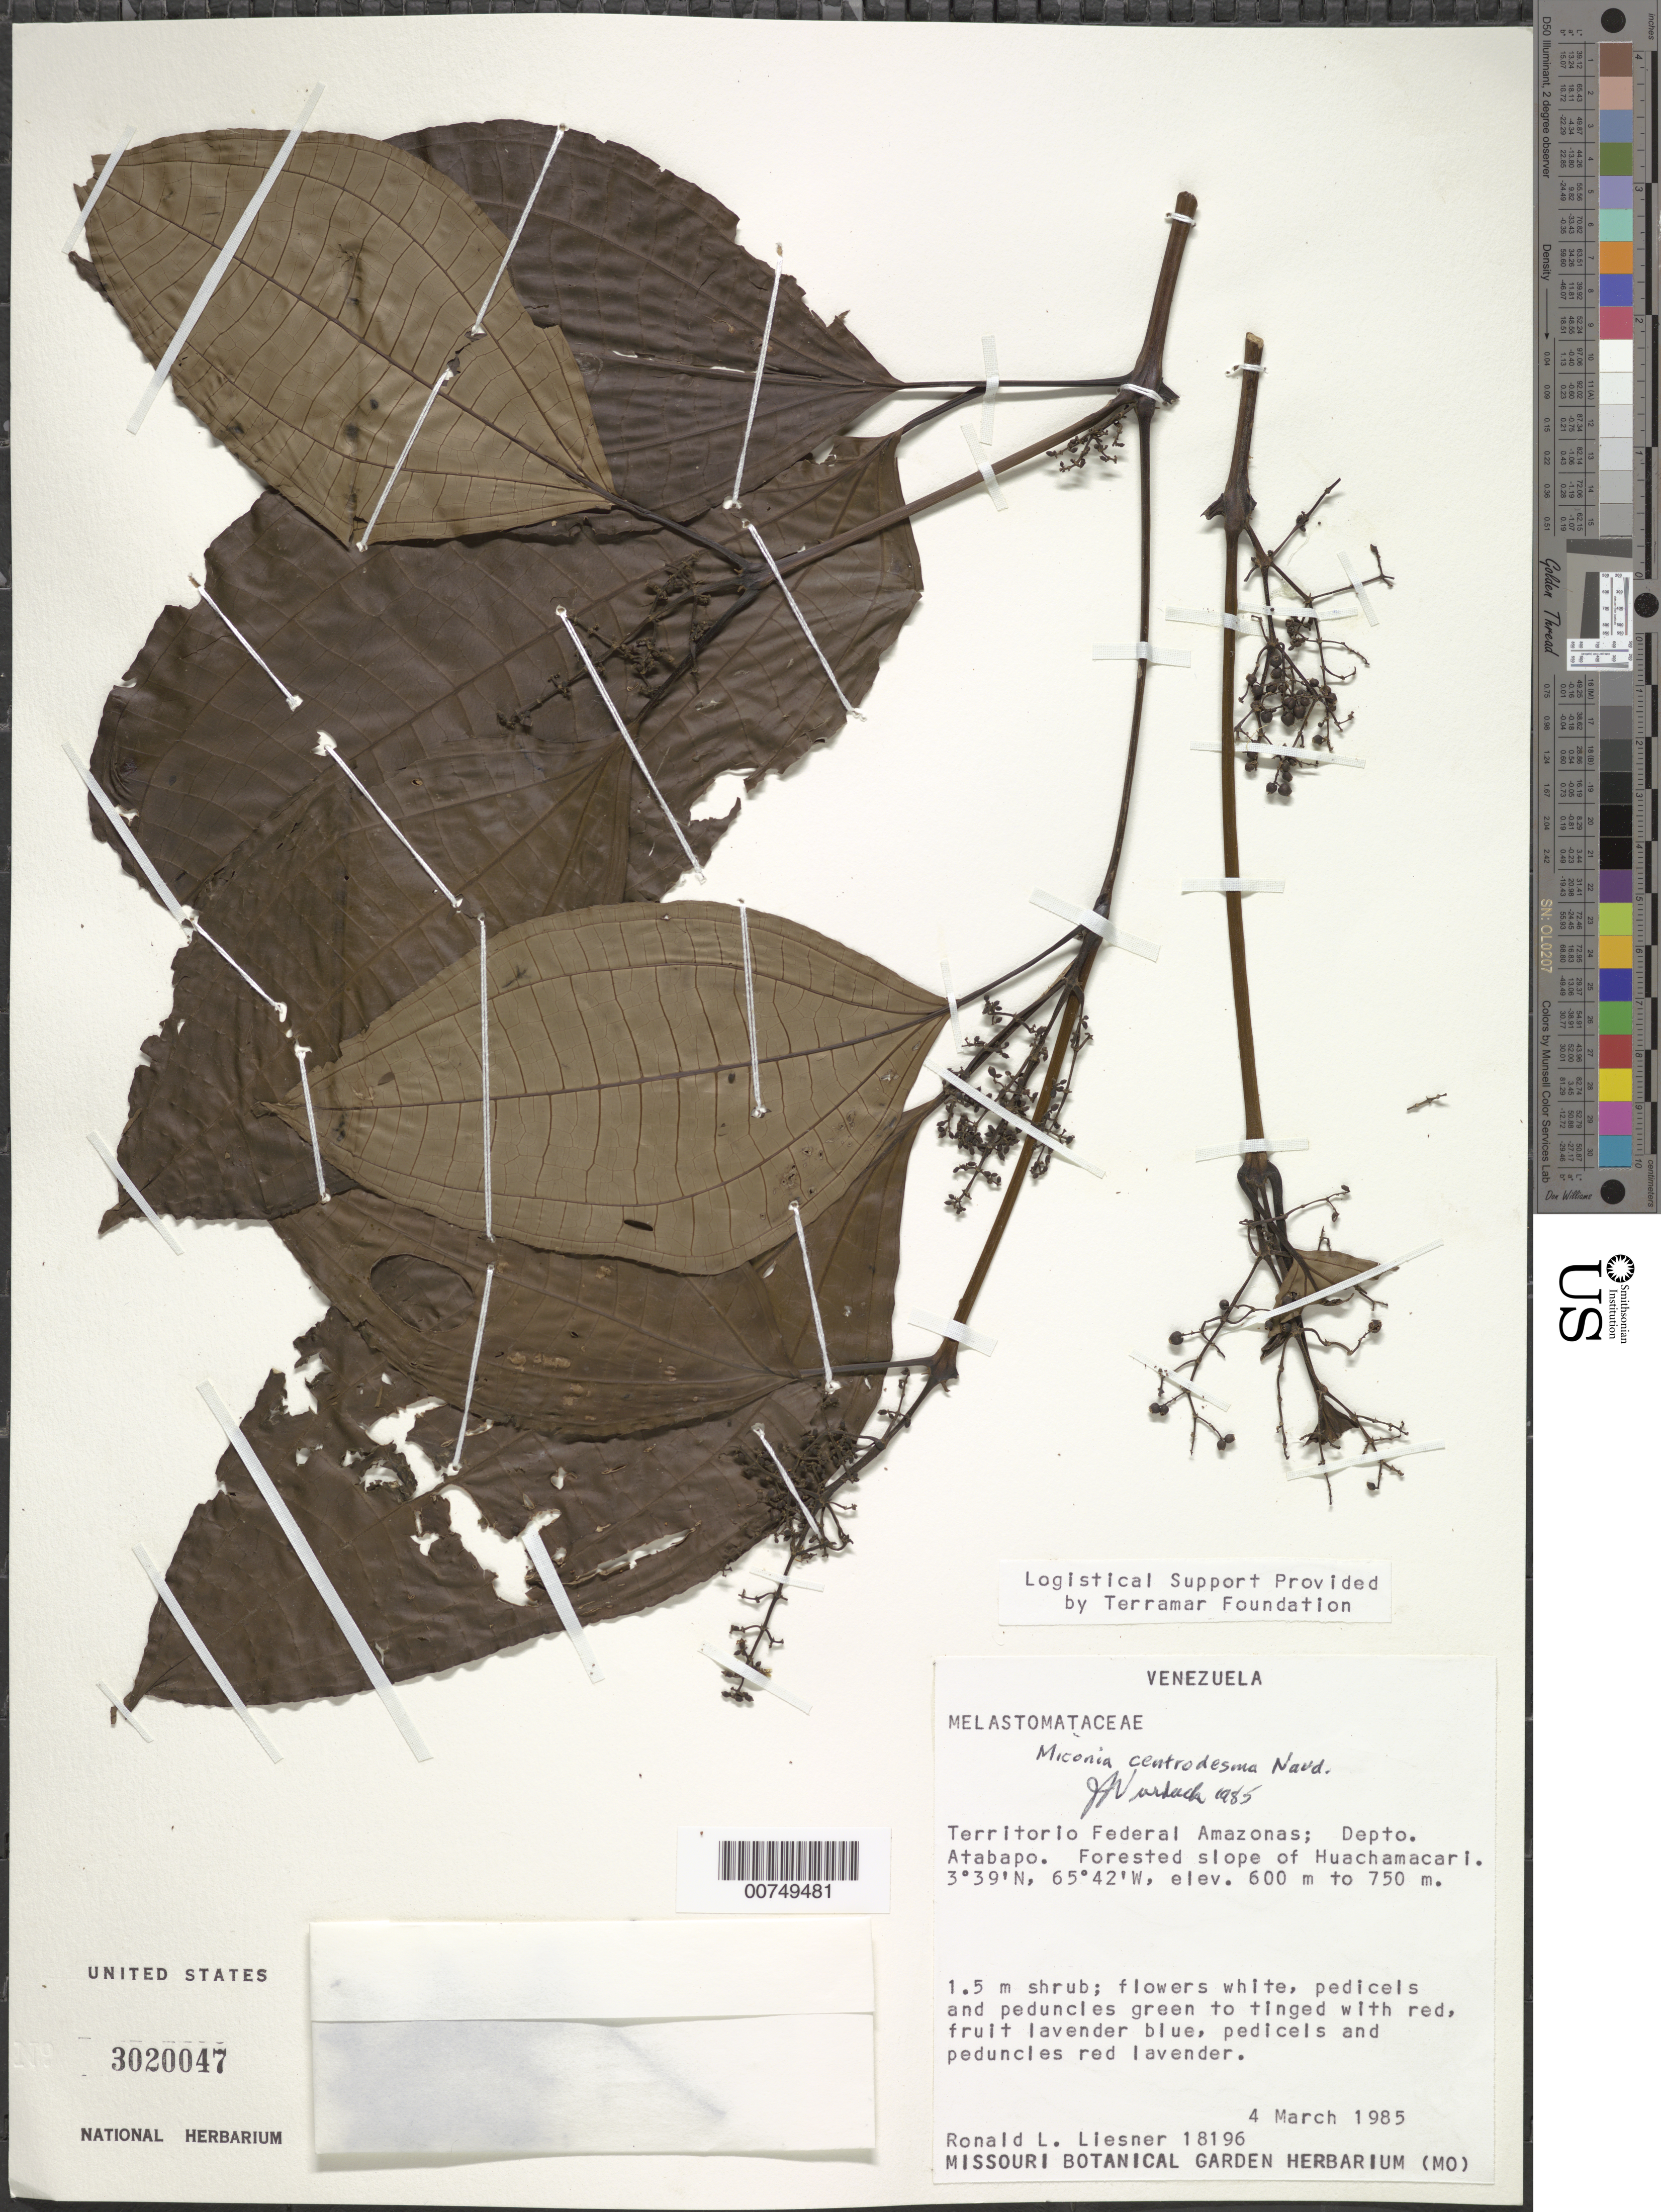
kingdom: Plantae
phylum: Tracheophyta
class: Magnoliopsida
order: Myrtales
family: Melastomataceae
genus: Miconia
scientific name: Miconia centrodesma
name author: Naudin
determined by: Wurdack, John J., (US), US (UNITED STATES)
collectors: R. L. Liesner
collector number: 18196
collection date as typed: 4-Mar-85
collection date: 1985-03-04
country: Venezuela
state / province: Amazonas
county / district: Atabapo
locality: Huachamacari slopes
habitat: Forested slope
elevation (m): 600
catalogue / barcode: US 3020047